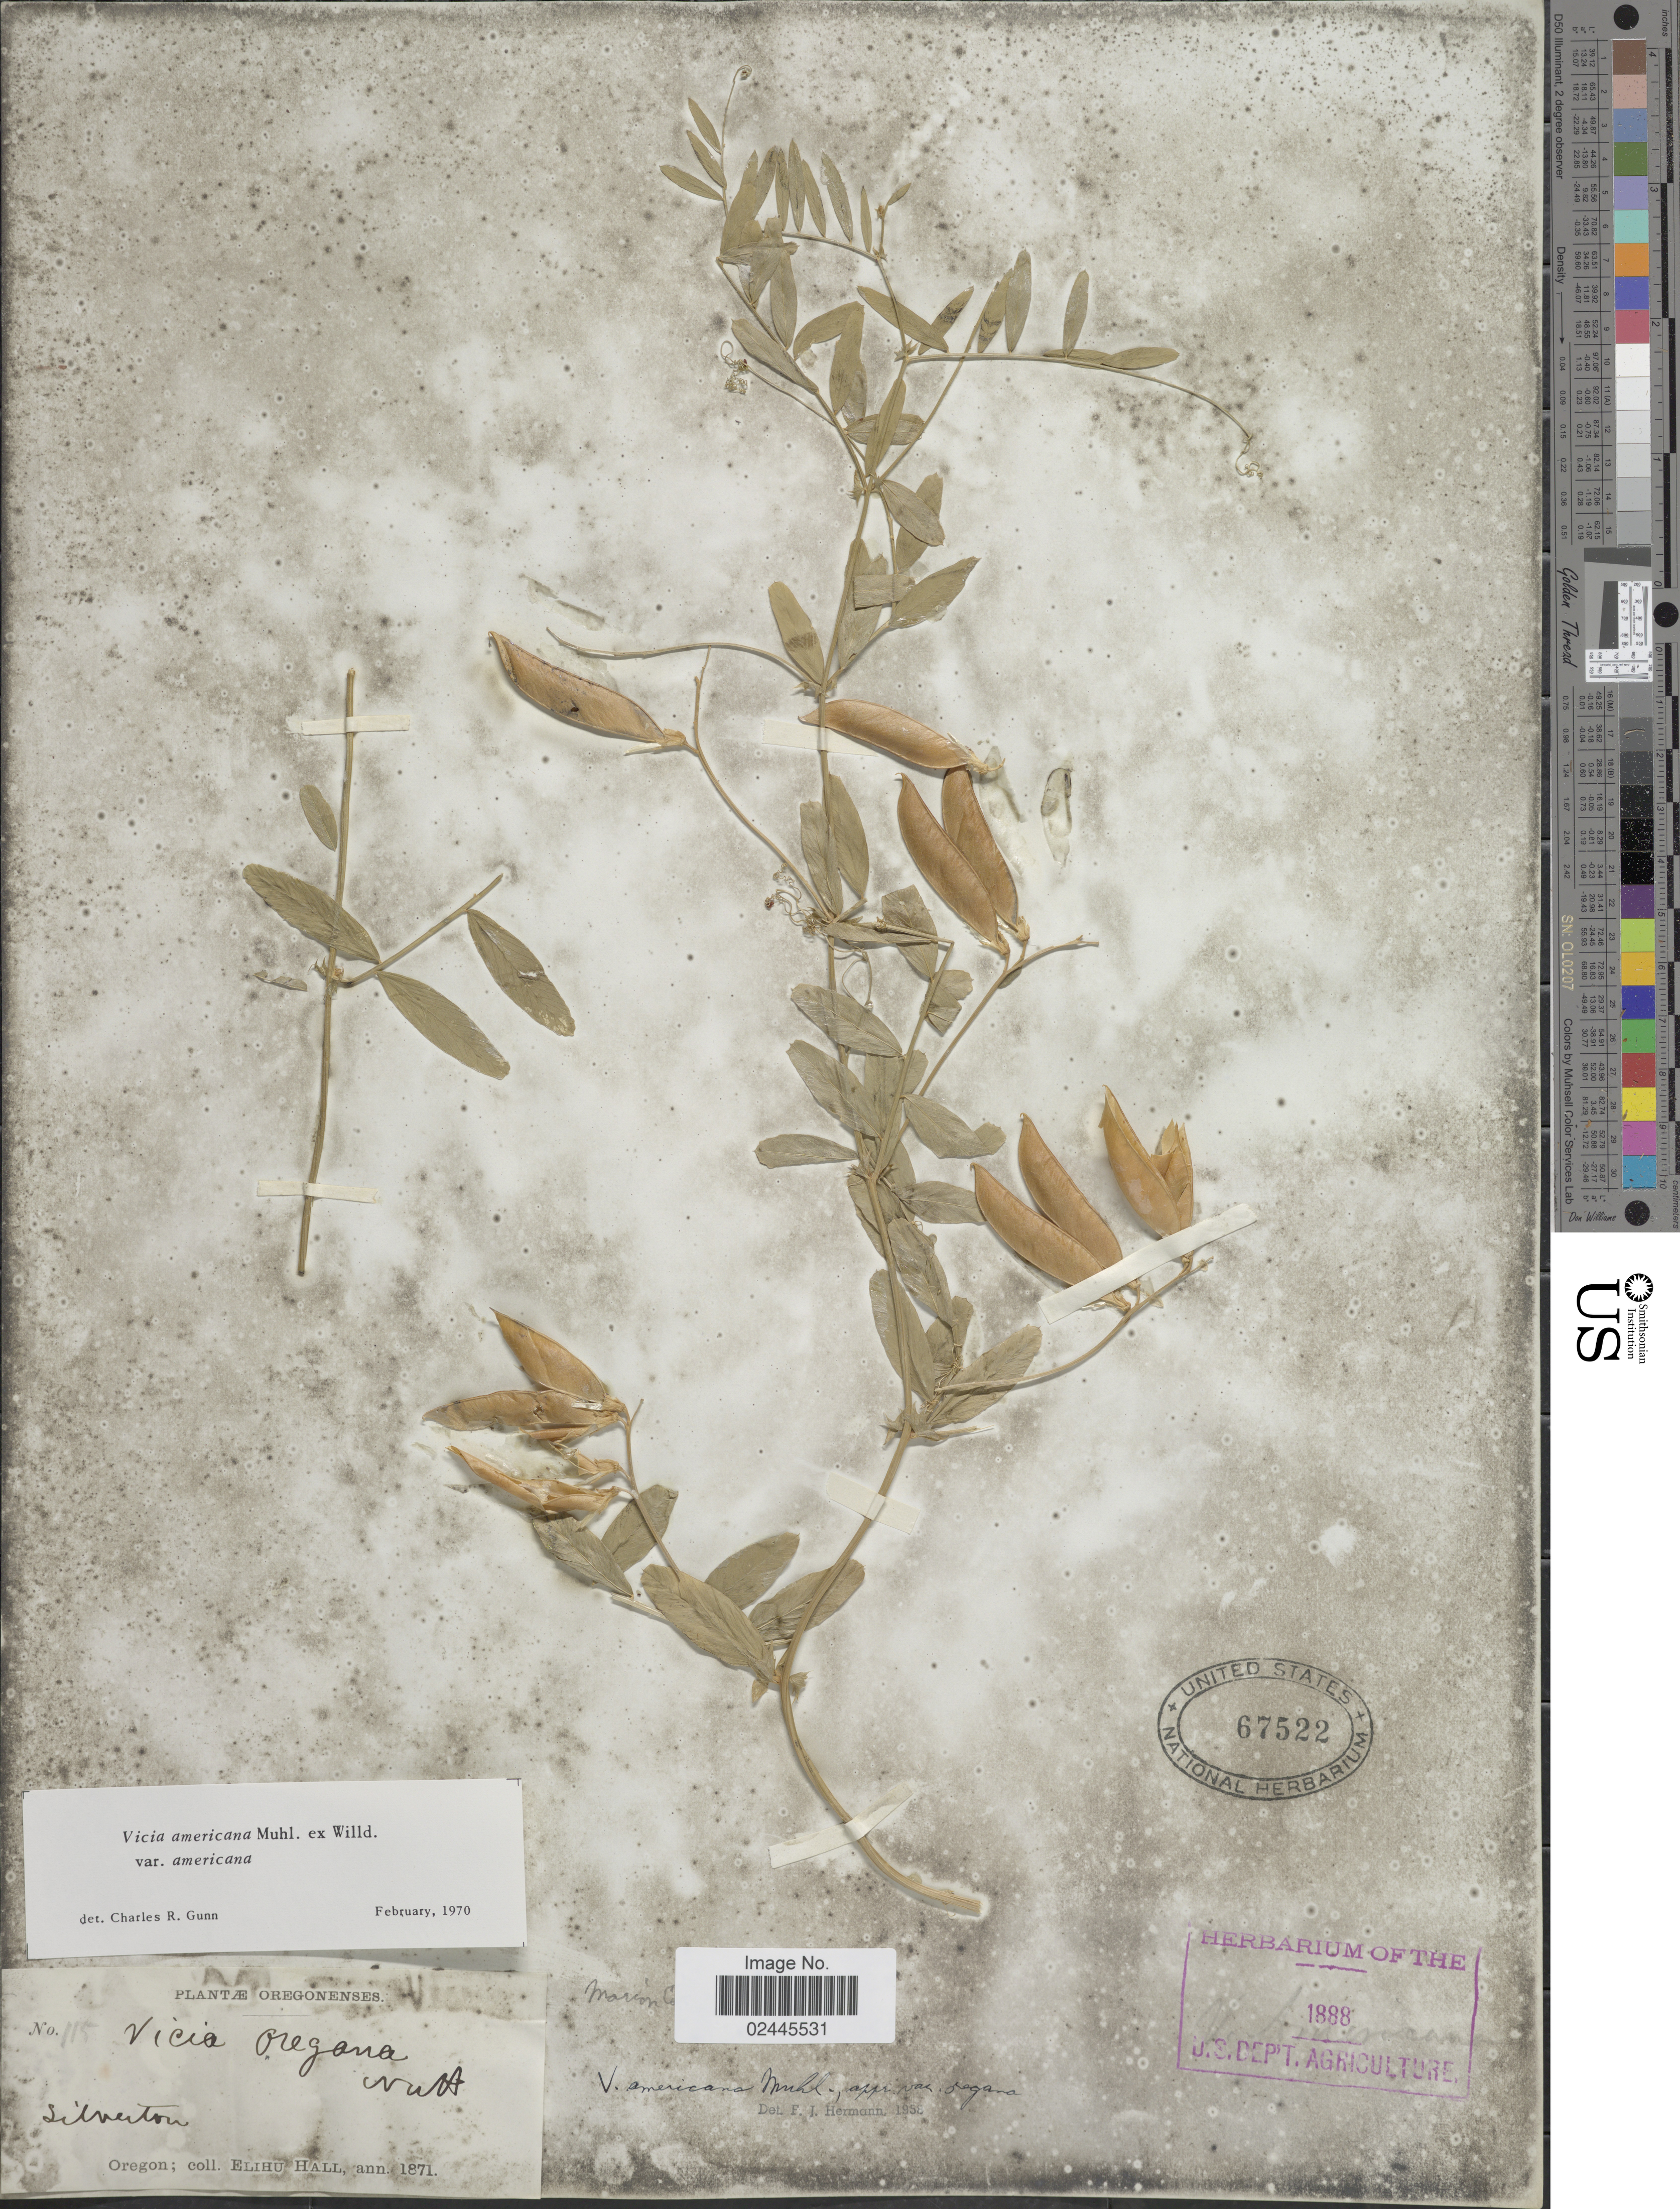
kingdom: Plantae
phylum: Tracheophyta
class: Magnoliopsida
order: Fabales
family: Fabaceae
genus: Vicia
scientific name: Vicia americana var. americana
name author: Muhl. ex Willd.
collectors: E. Hall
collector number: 115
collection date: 1871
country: United States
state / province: Oregon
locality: Silverton.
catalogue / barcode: US 67522